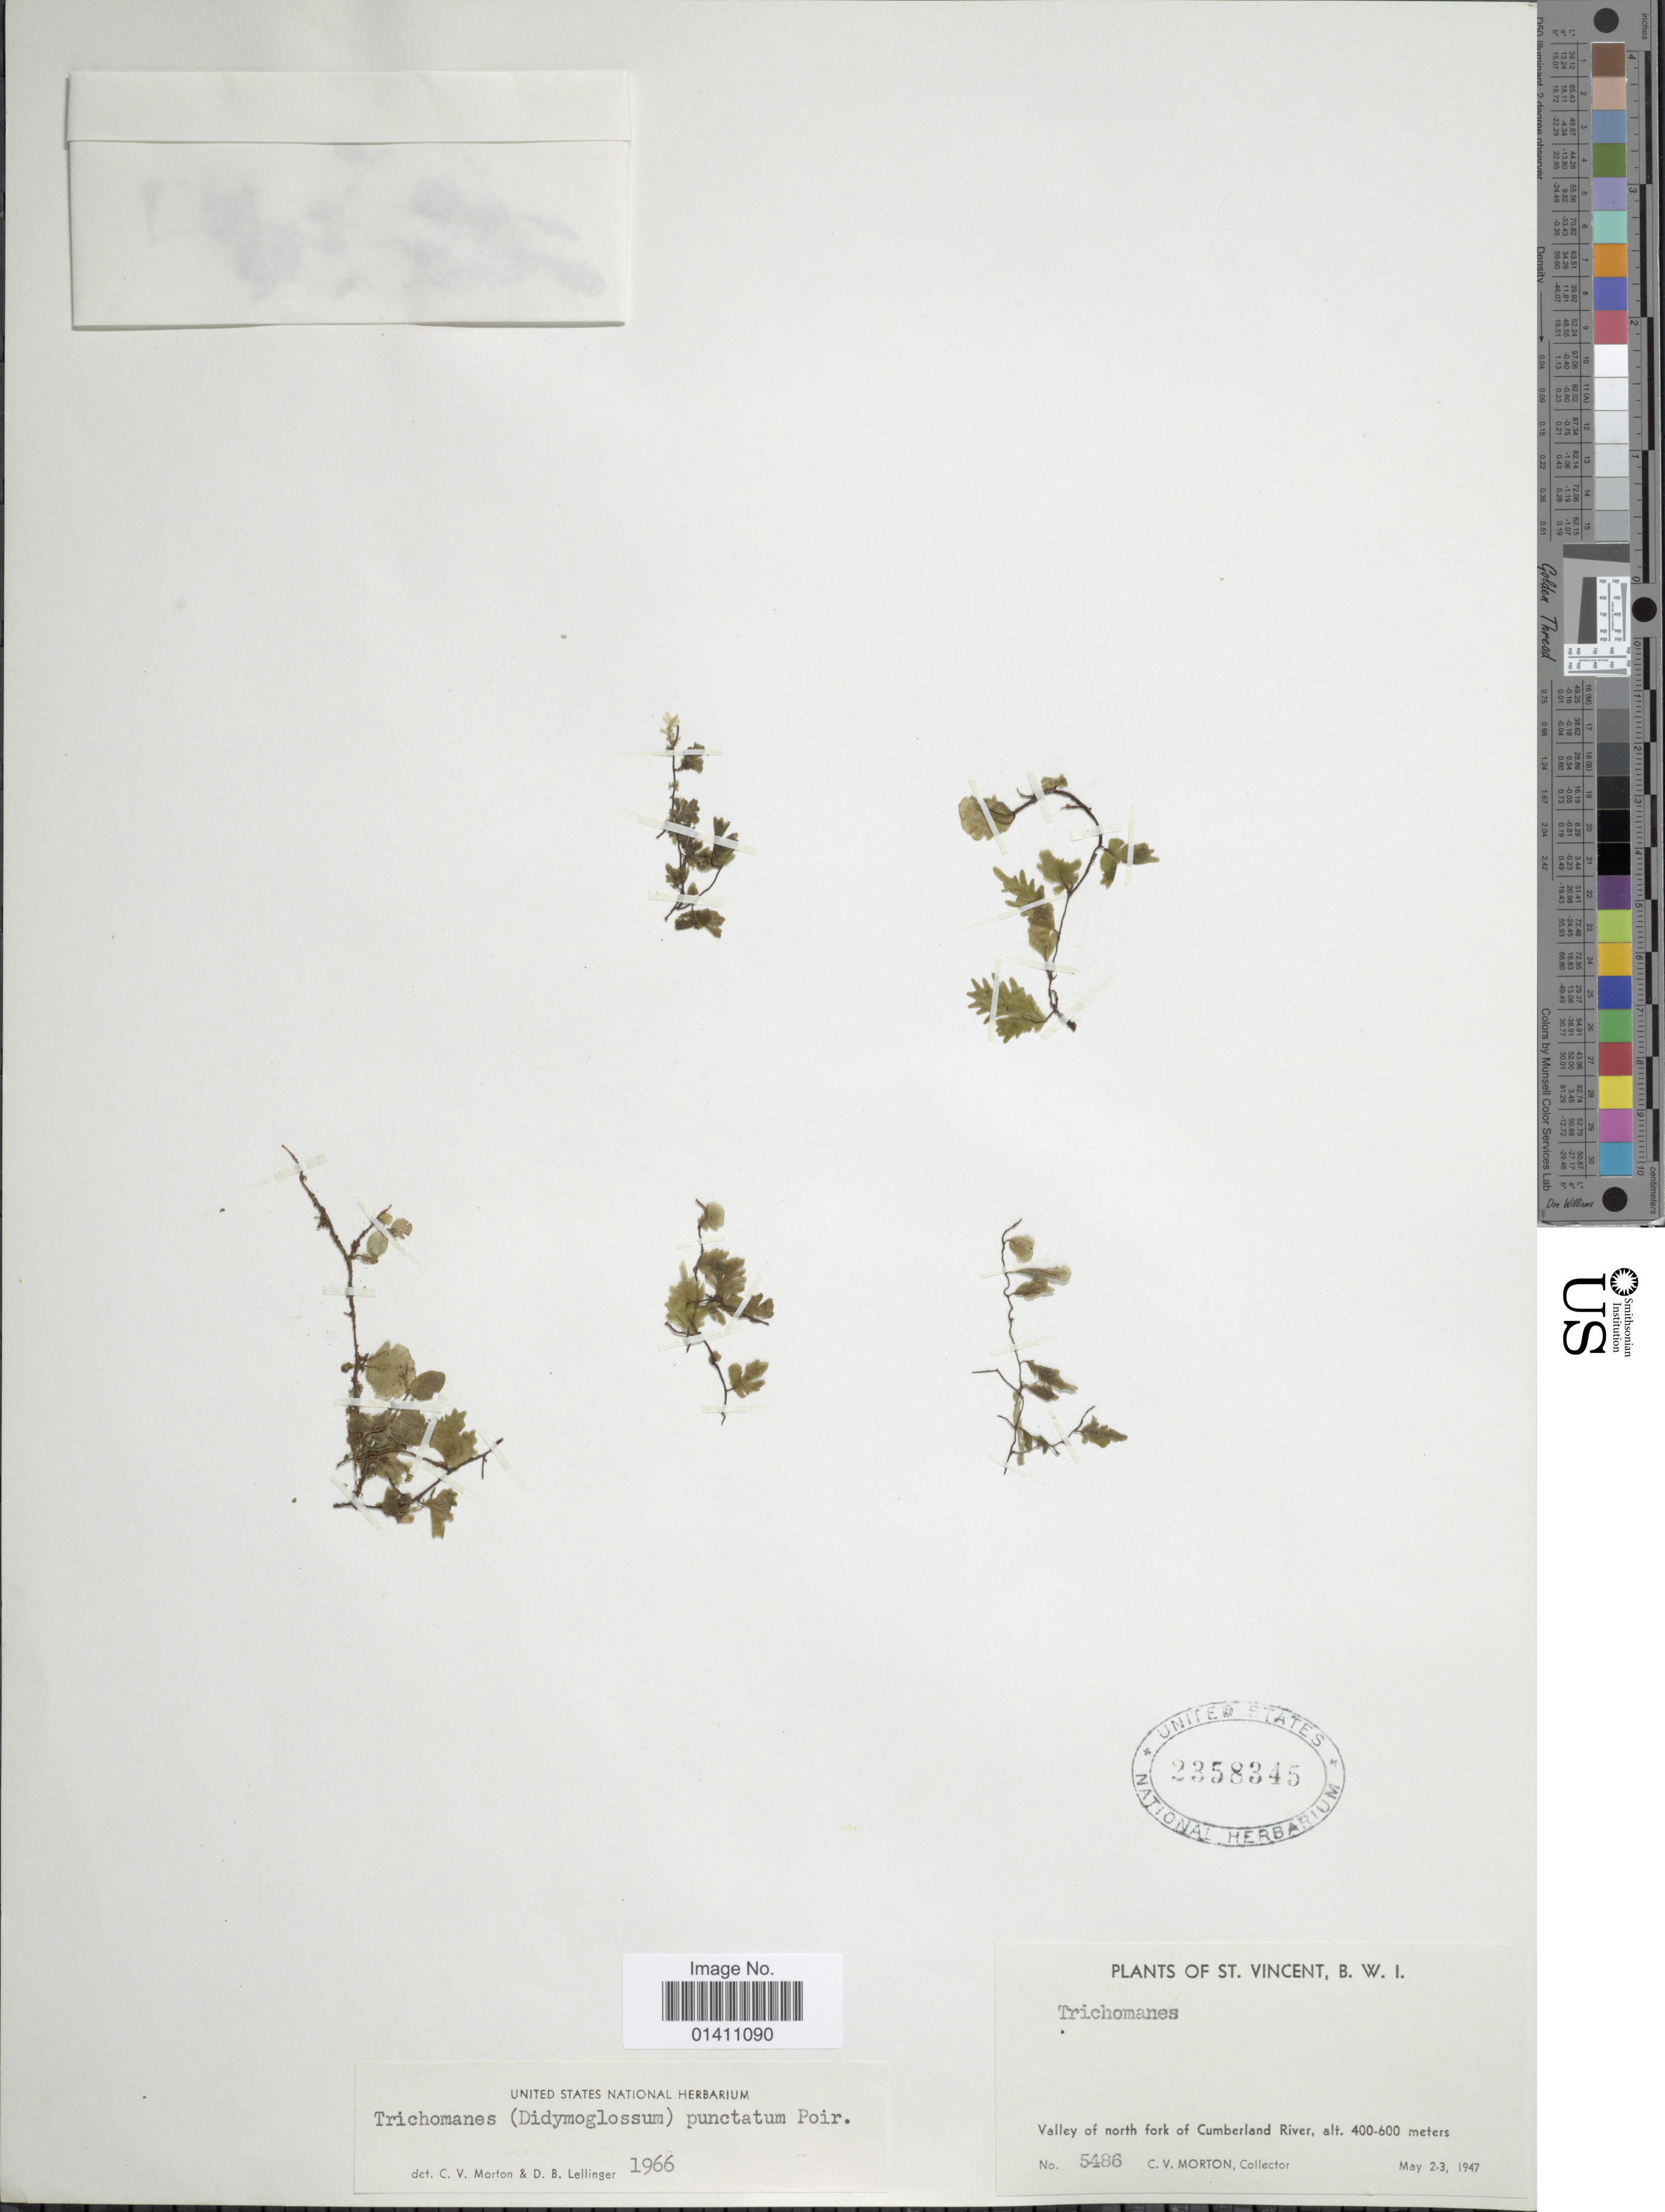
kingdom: Plantae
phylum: Tracheophyta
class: Polypodiopsida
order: Hymenophyllales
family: Hymenophyllaceae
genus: Didymoglossum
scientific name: Didymoglossum punctatum subsp. punctatum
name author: (Poir.) Desv.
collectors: C. V. Morton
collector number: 5486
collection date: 1947-05-02/1947-05-03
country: St. Vincent - Grenadines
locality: St. Vincent, B. W. I. Valley of north fork of Cumberland River.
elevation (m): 400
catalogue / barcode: US 2358345